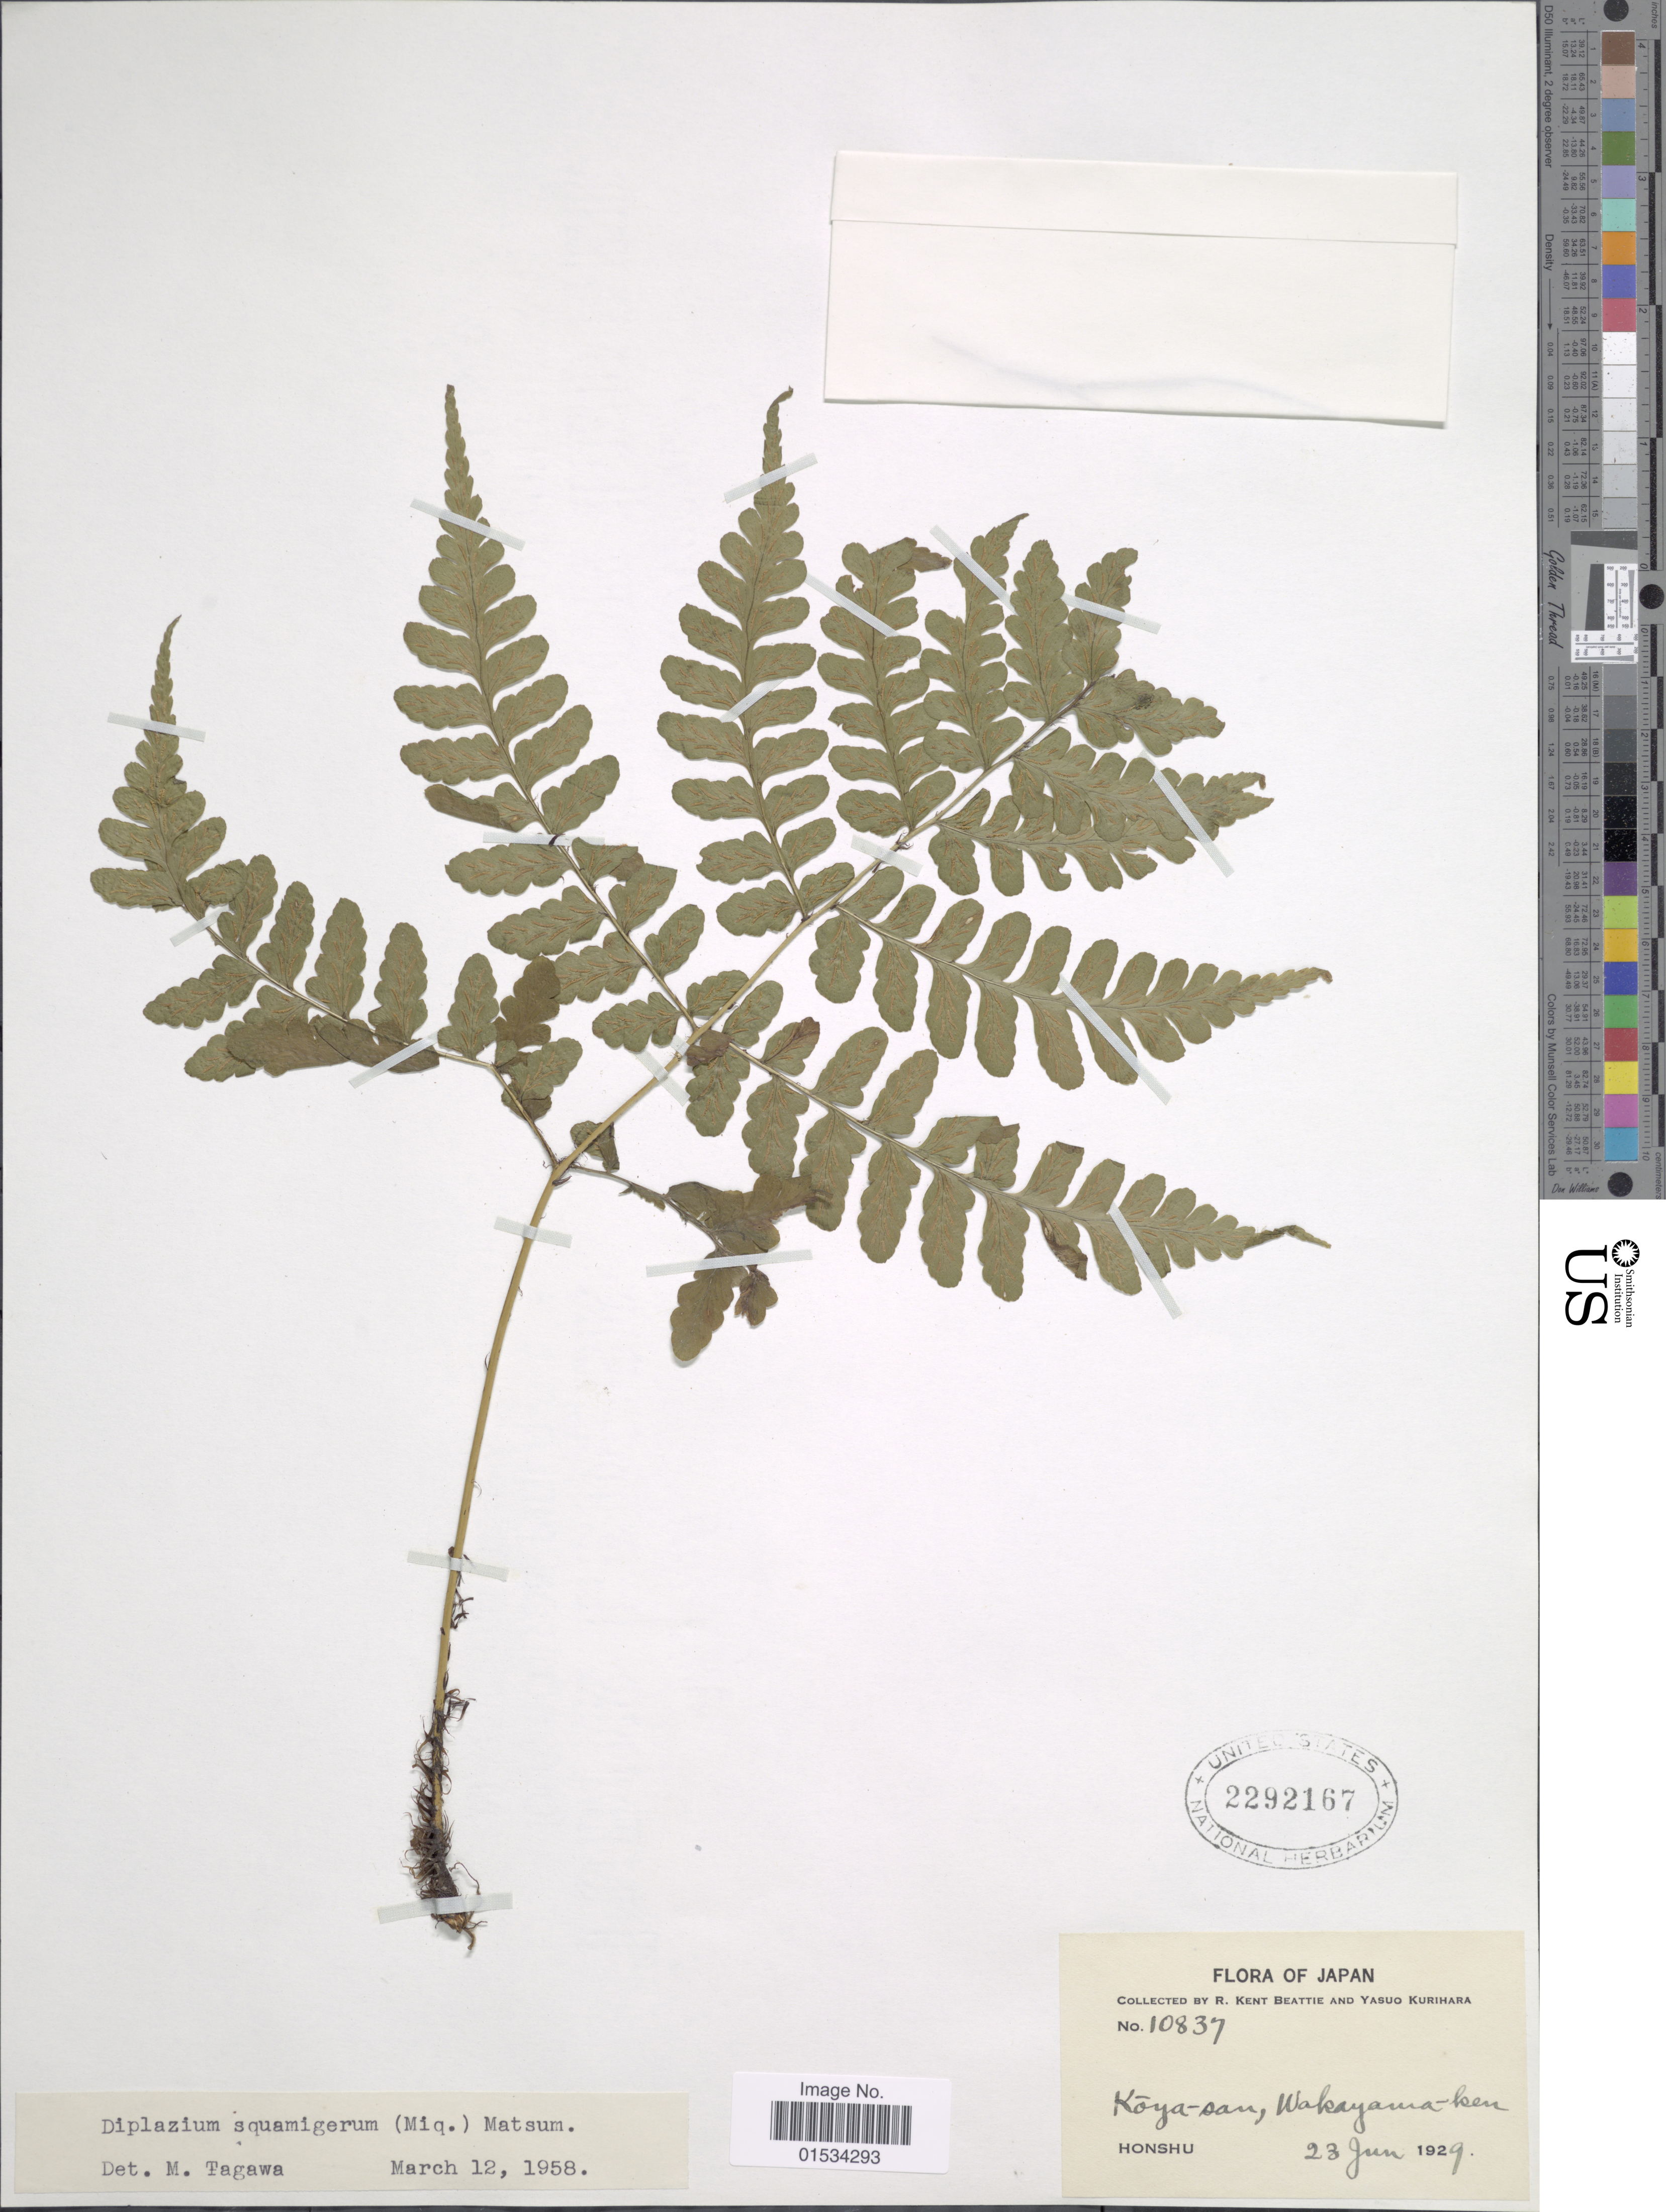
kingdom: Plantae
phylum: Tracheophyta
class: Polypodiopsida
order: Polypodiales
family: Athyriaceae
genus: Diplazium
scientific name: Diplazium squamigerum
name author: (Mett.) Christ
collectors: R. K. Beattie & Y. Kurihara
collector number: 10837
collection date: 1929-06-23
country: Japan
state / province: Wakayama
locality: Koya-san, Wakayama-ken, Honshu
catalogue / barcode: US 2292167